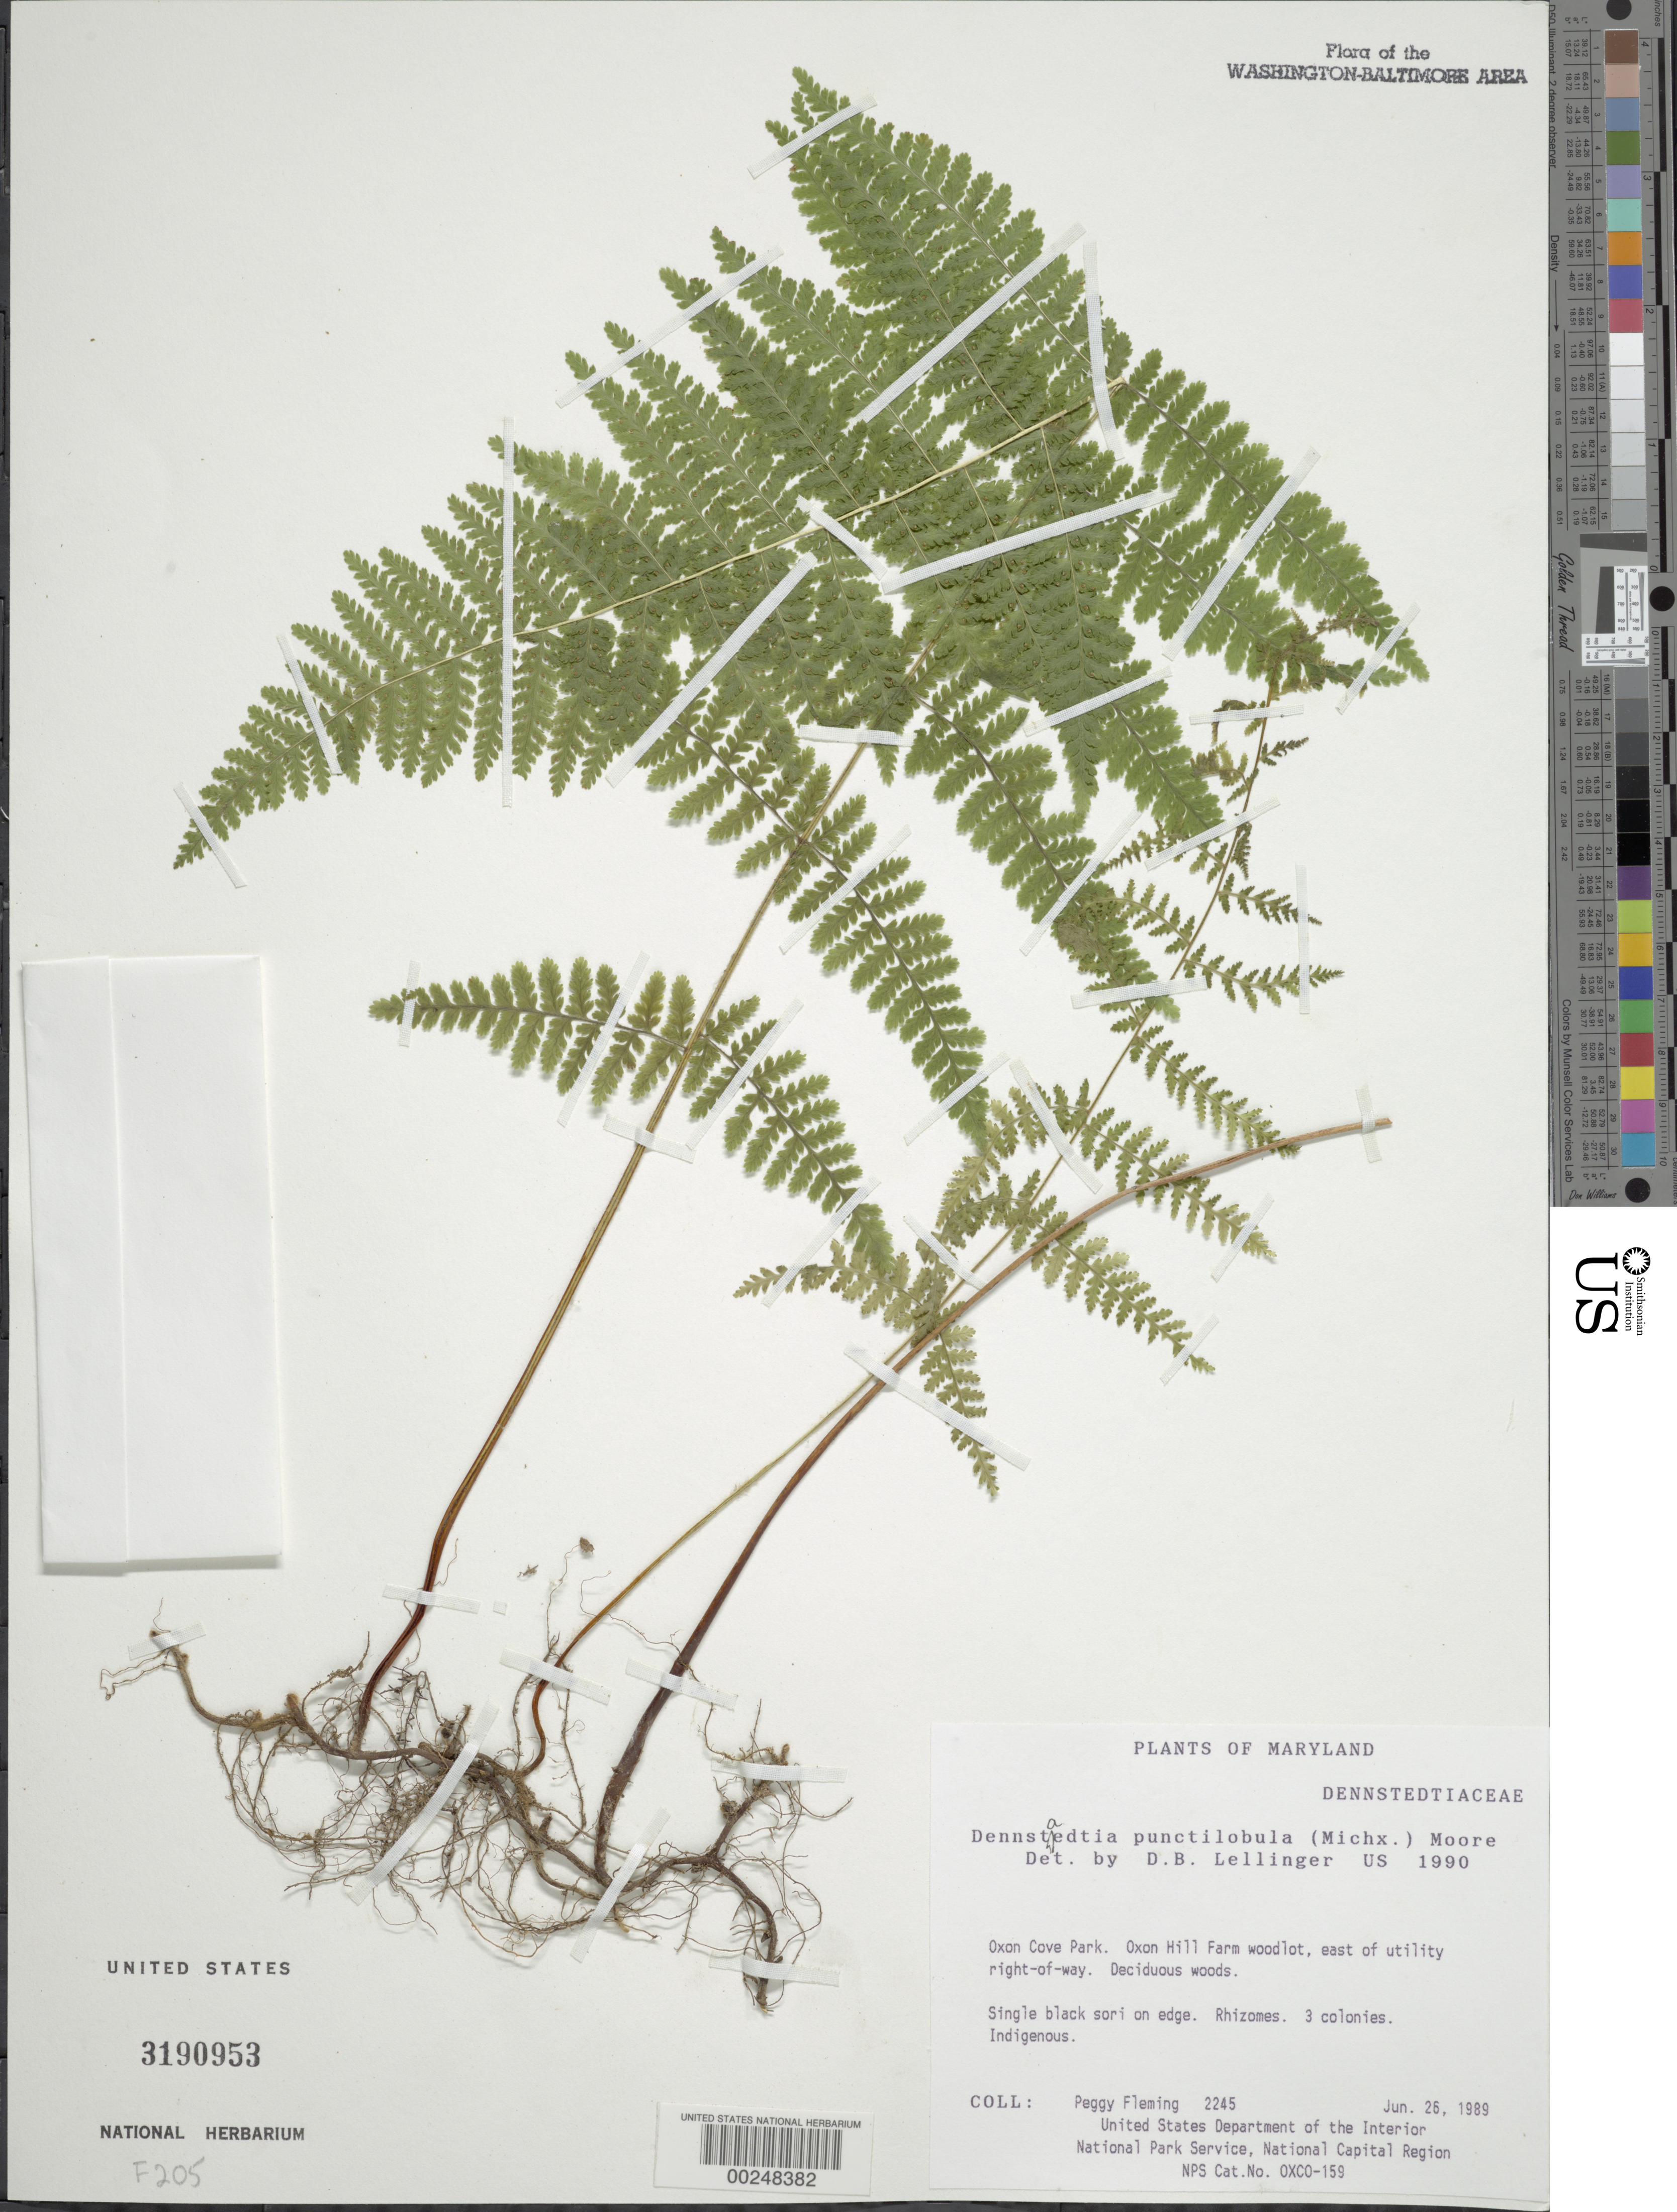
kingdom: Plantae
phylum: Tracheophyta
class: Polypodiopsida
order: Polypodiales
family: Dennstaedtiaceae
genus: Dennstaedtia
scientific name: Dennstaedtia punctilobula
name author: (Michx.) T. Moore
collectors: P. Fleming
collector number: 2245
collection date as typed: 26 Jun 1989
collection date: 1989-06-26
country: United States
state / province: District of Columbia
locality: Oxon Cove Park, Oxon Hill Farm Woodlot, E of Utility Right of Way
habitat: Deciduous woods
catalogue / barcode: US 3190953